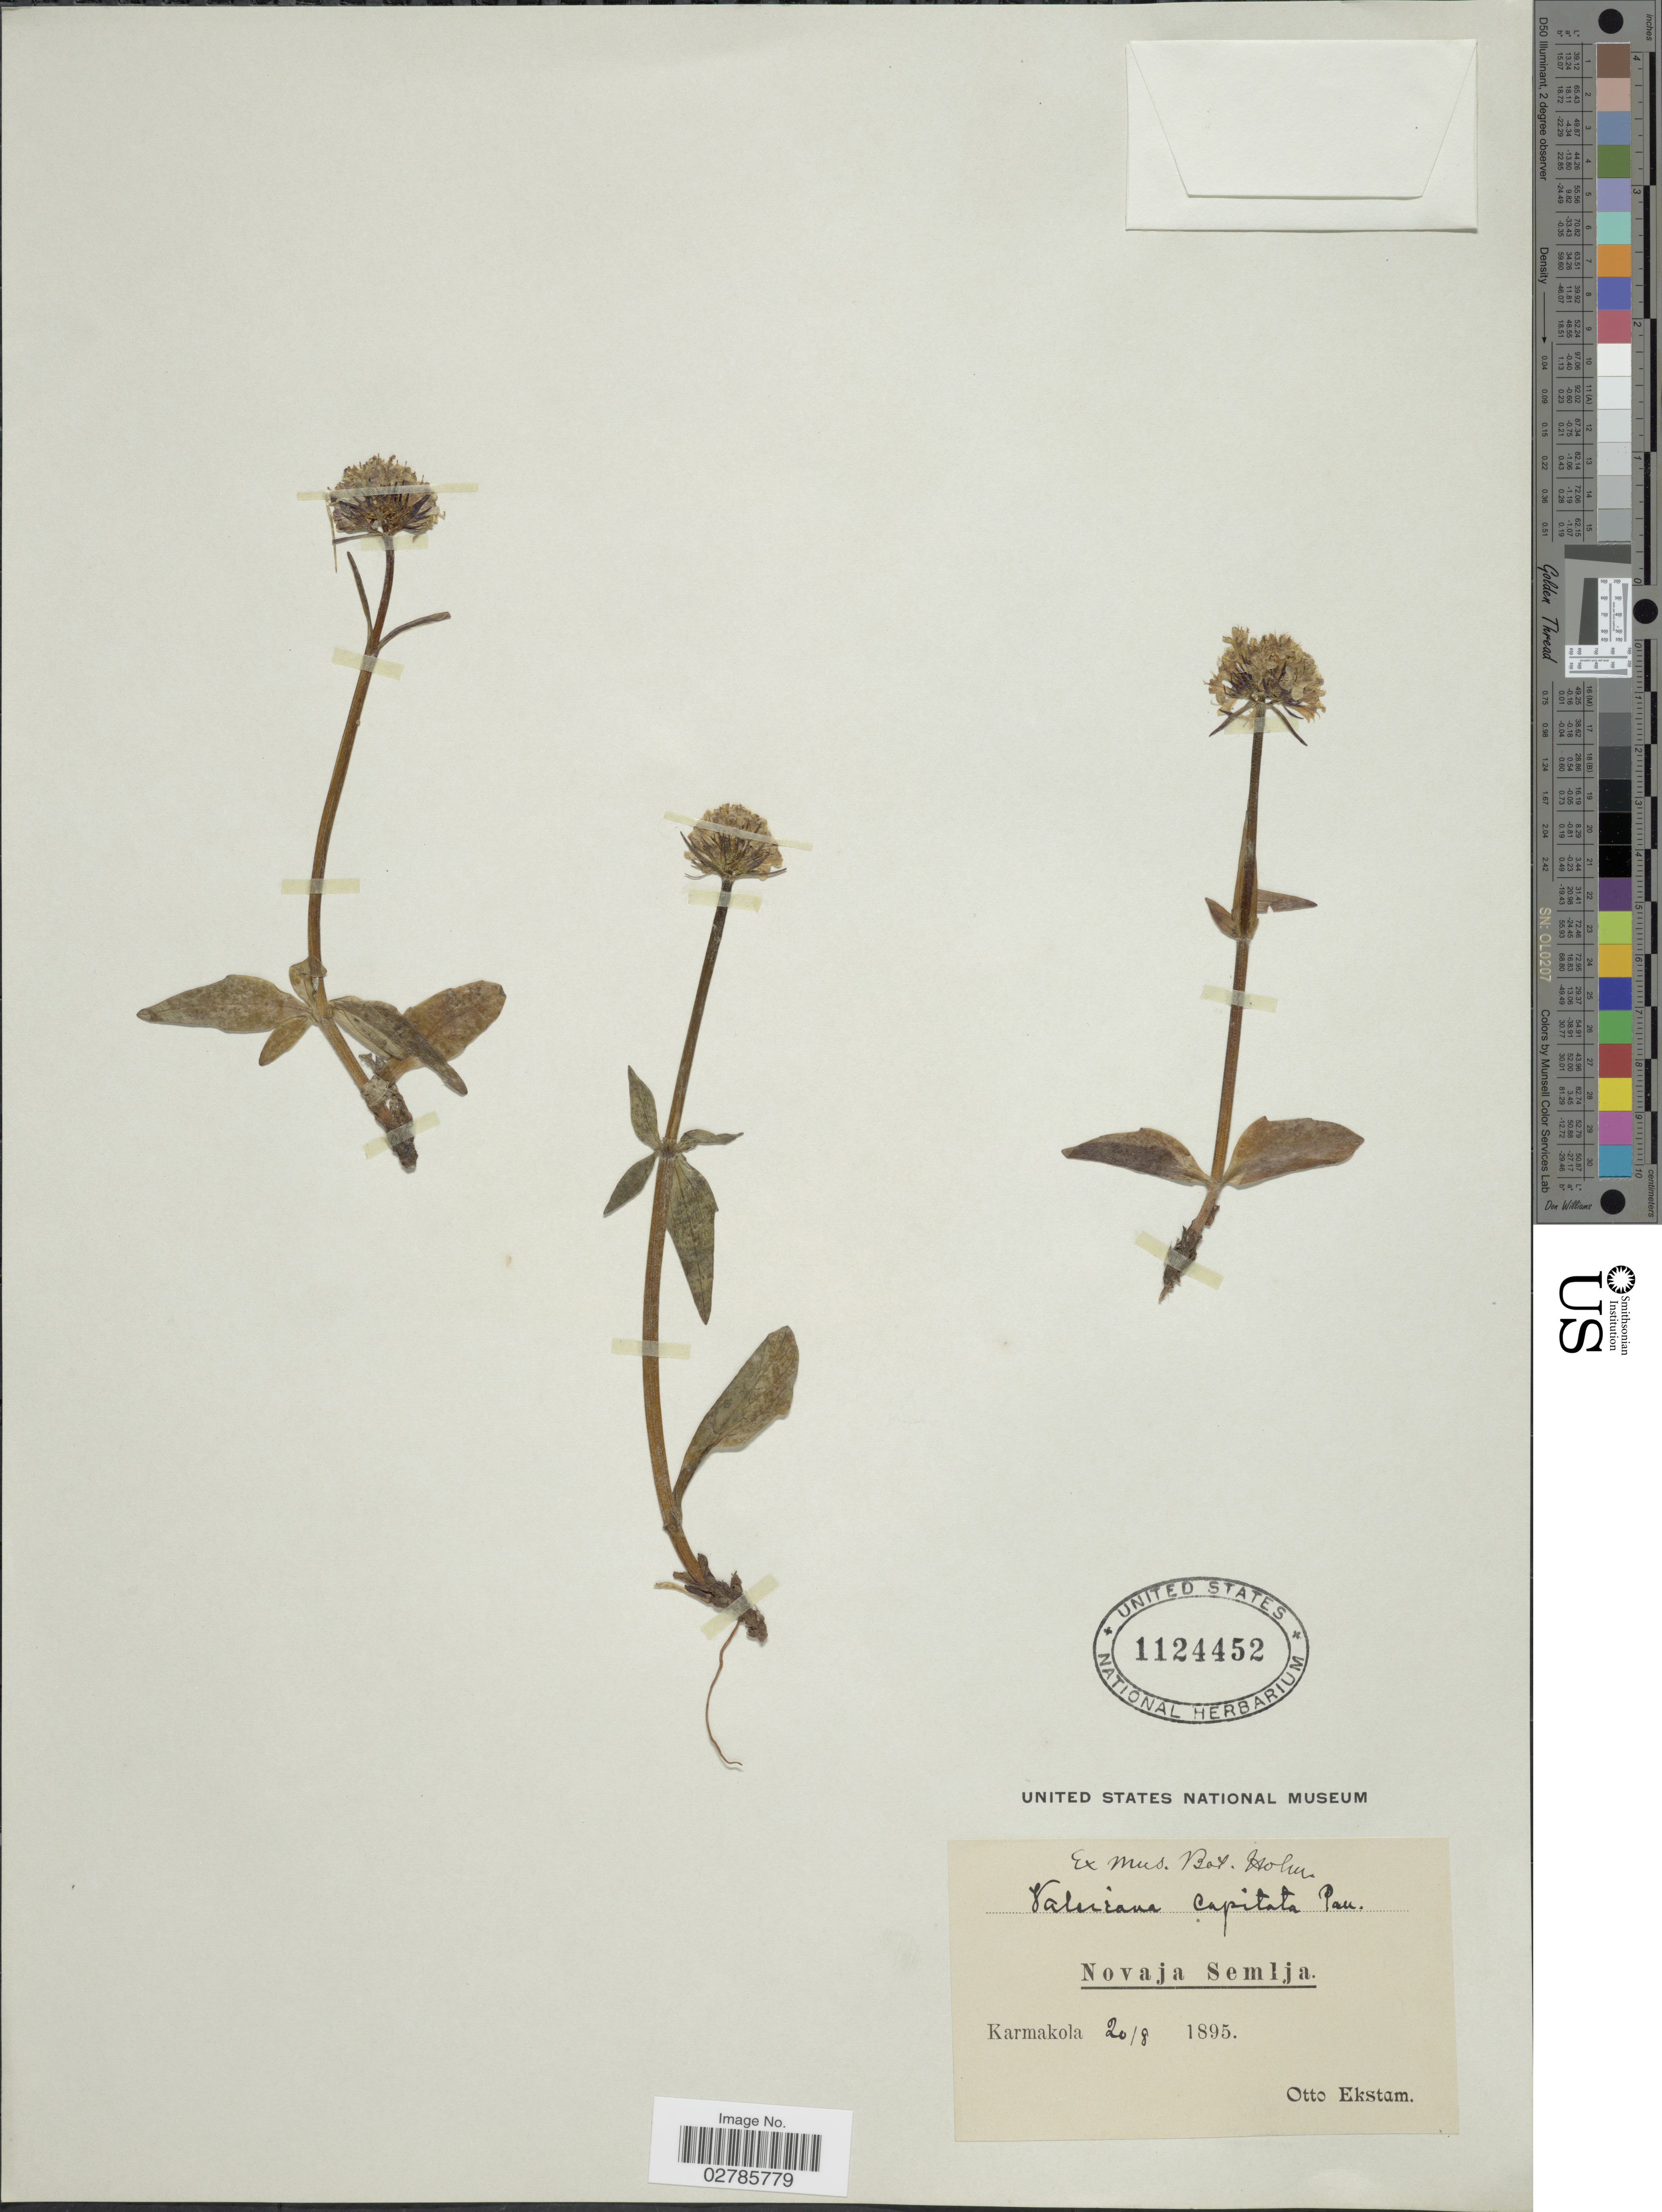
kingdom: Plantae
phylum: Tracheophyta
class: Magnoliopsida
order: Dipsacales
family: Caprifoliaceae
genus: Valeriana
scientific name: Valeriana capitata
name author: Link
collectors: O. Ekstam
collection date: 1895-08-20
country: Russian Federation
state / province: Arkhangelsk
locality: Novaja Semlja. Karmakola.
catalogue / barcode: US 1124452